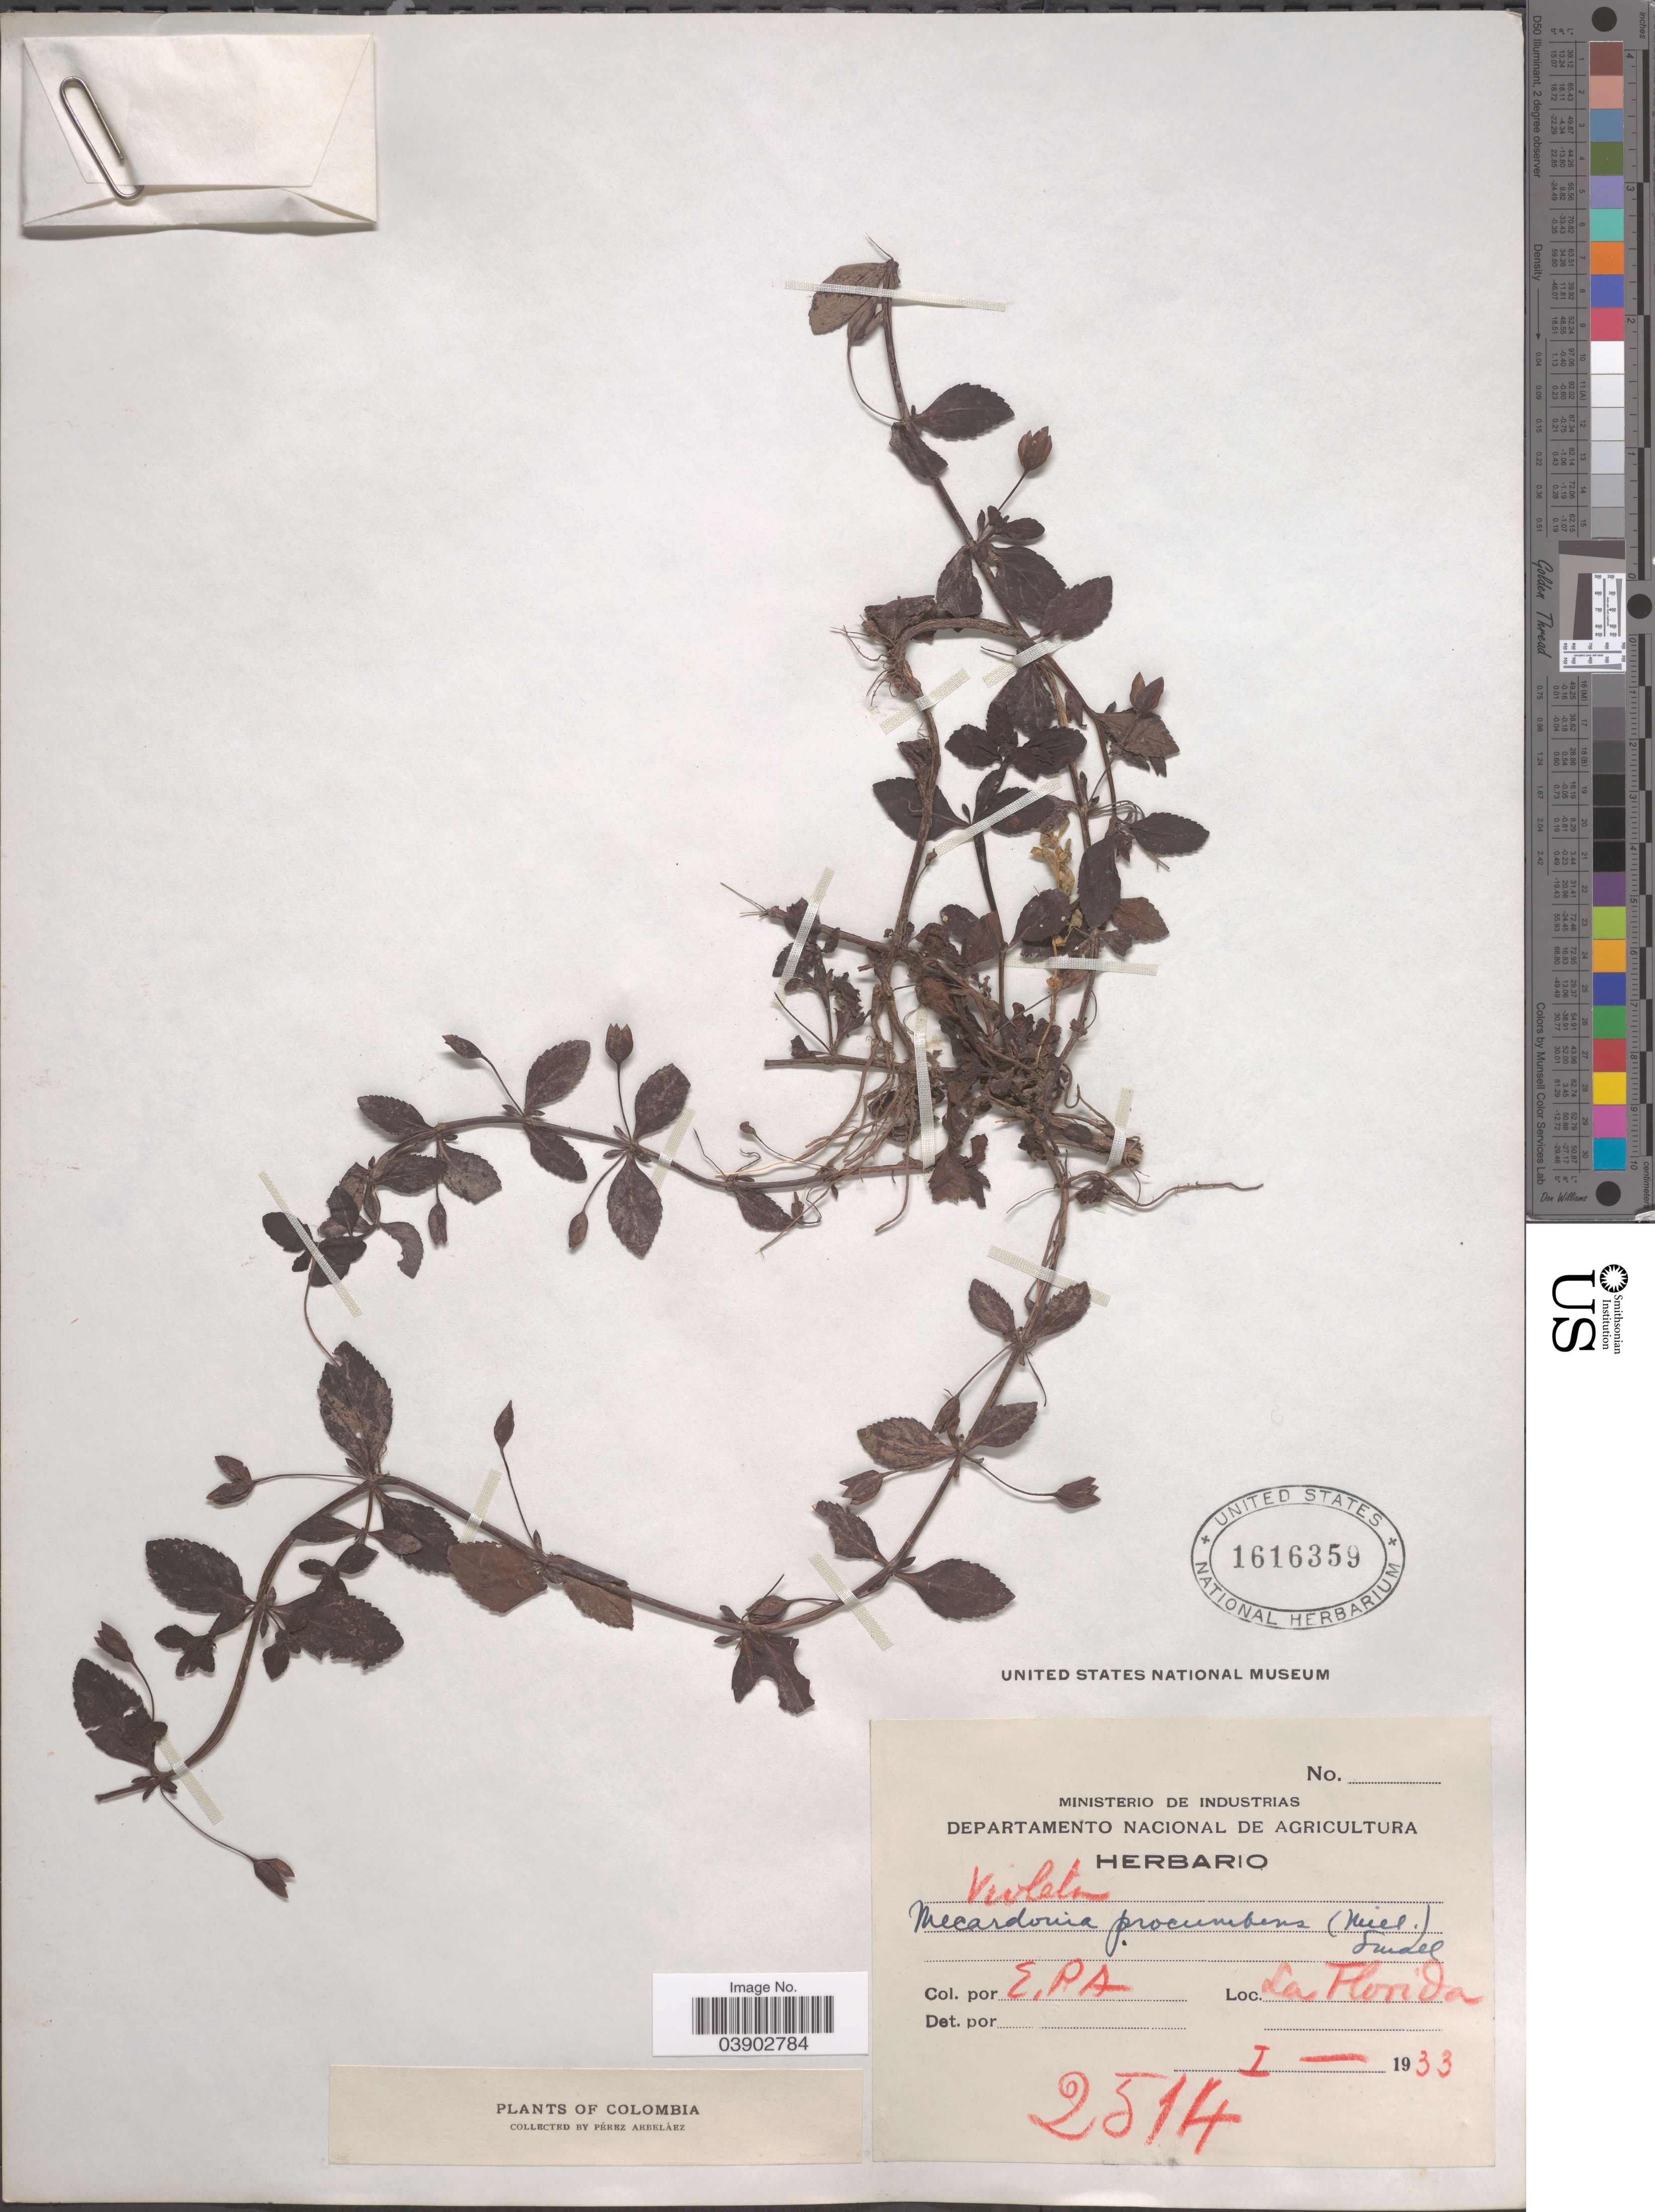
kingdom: Plantae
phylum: Tracheophyta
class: Magnoliopsida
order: Lamiales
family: Plantaginaceae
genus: Mecardonia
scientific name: Mecardonia procumbens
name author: (Mill.) Small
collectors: E. Pérez Arbeláez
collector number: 2514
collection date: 1933-01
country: Colombia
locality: La Florida.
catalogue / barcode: US 1616359